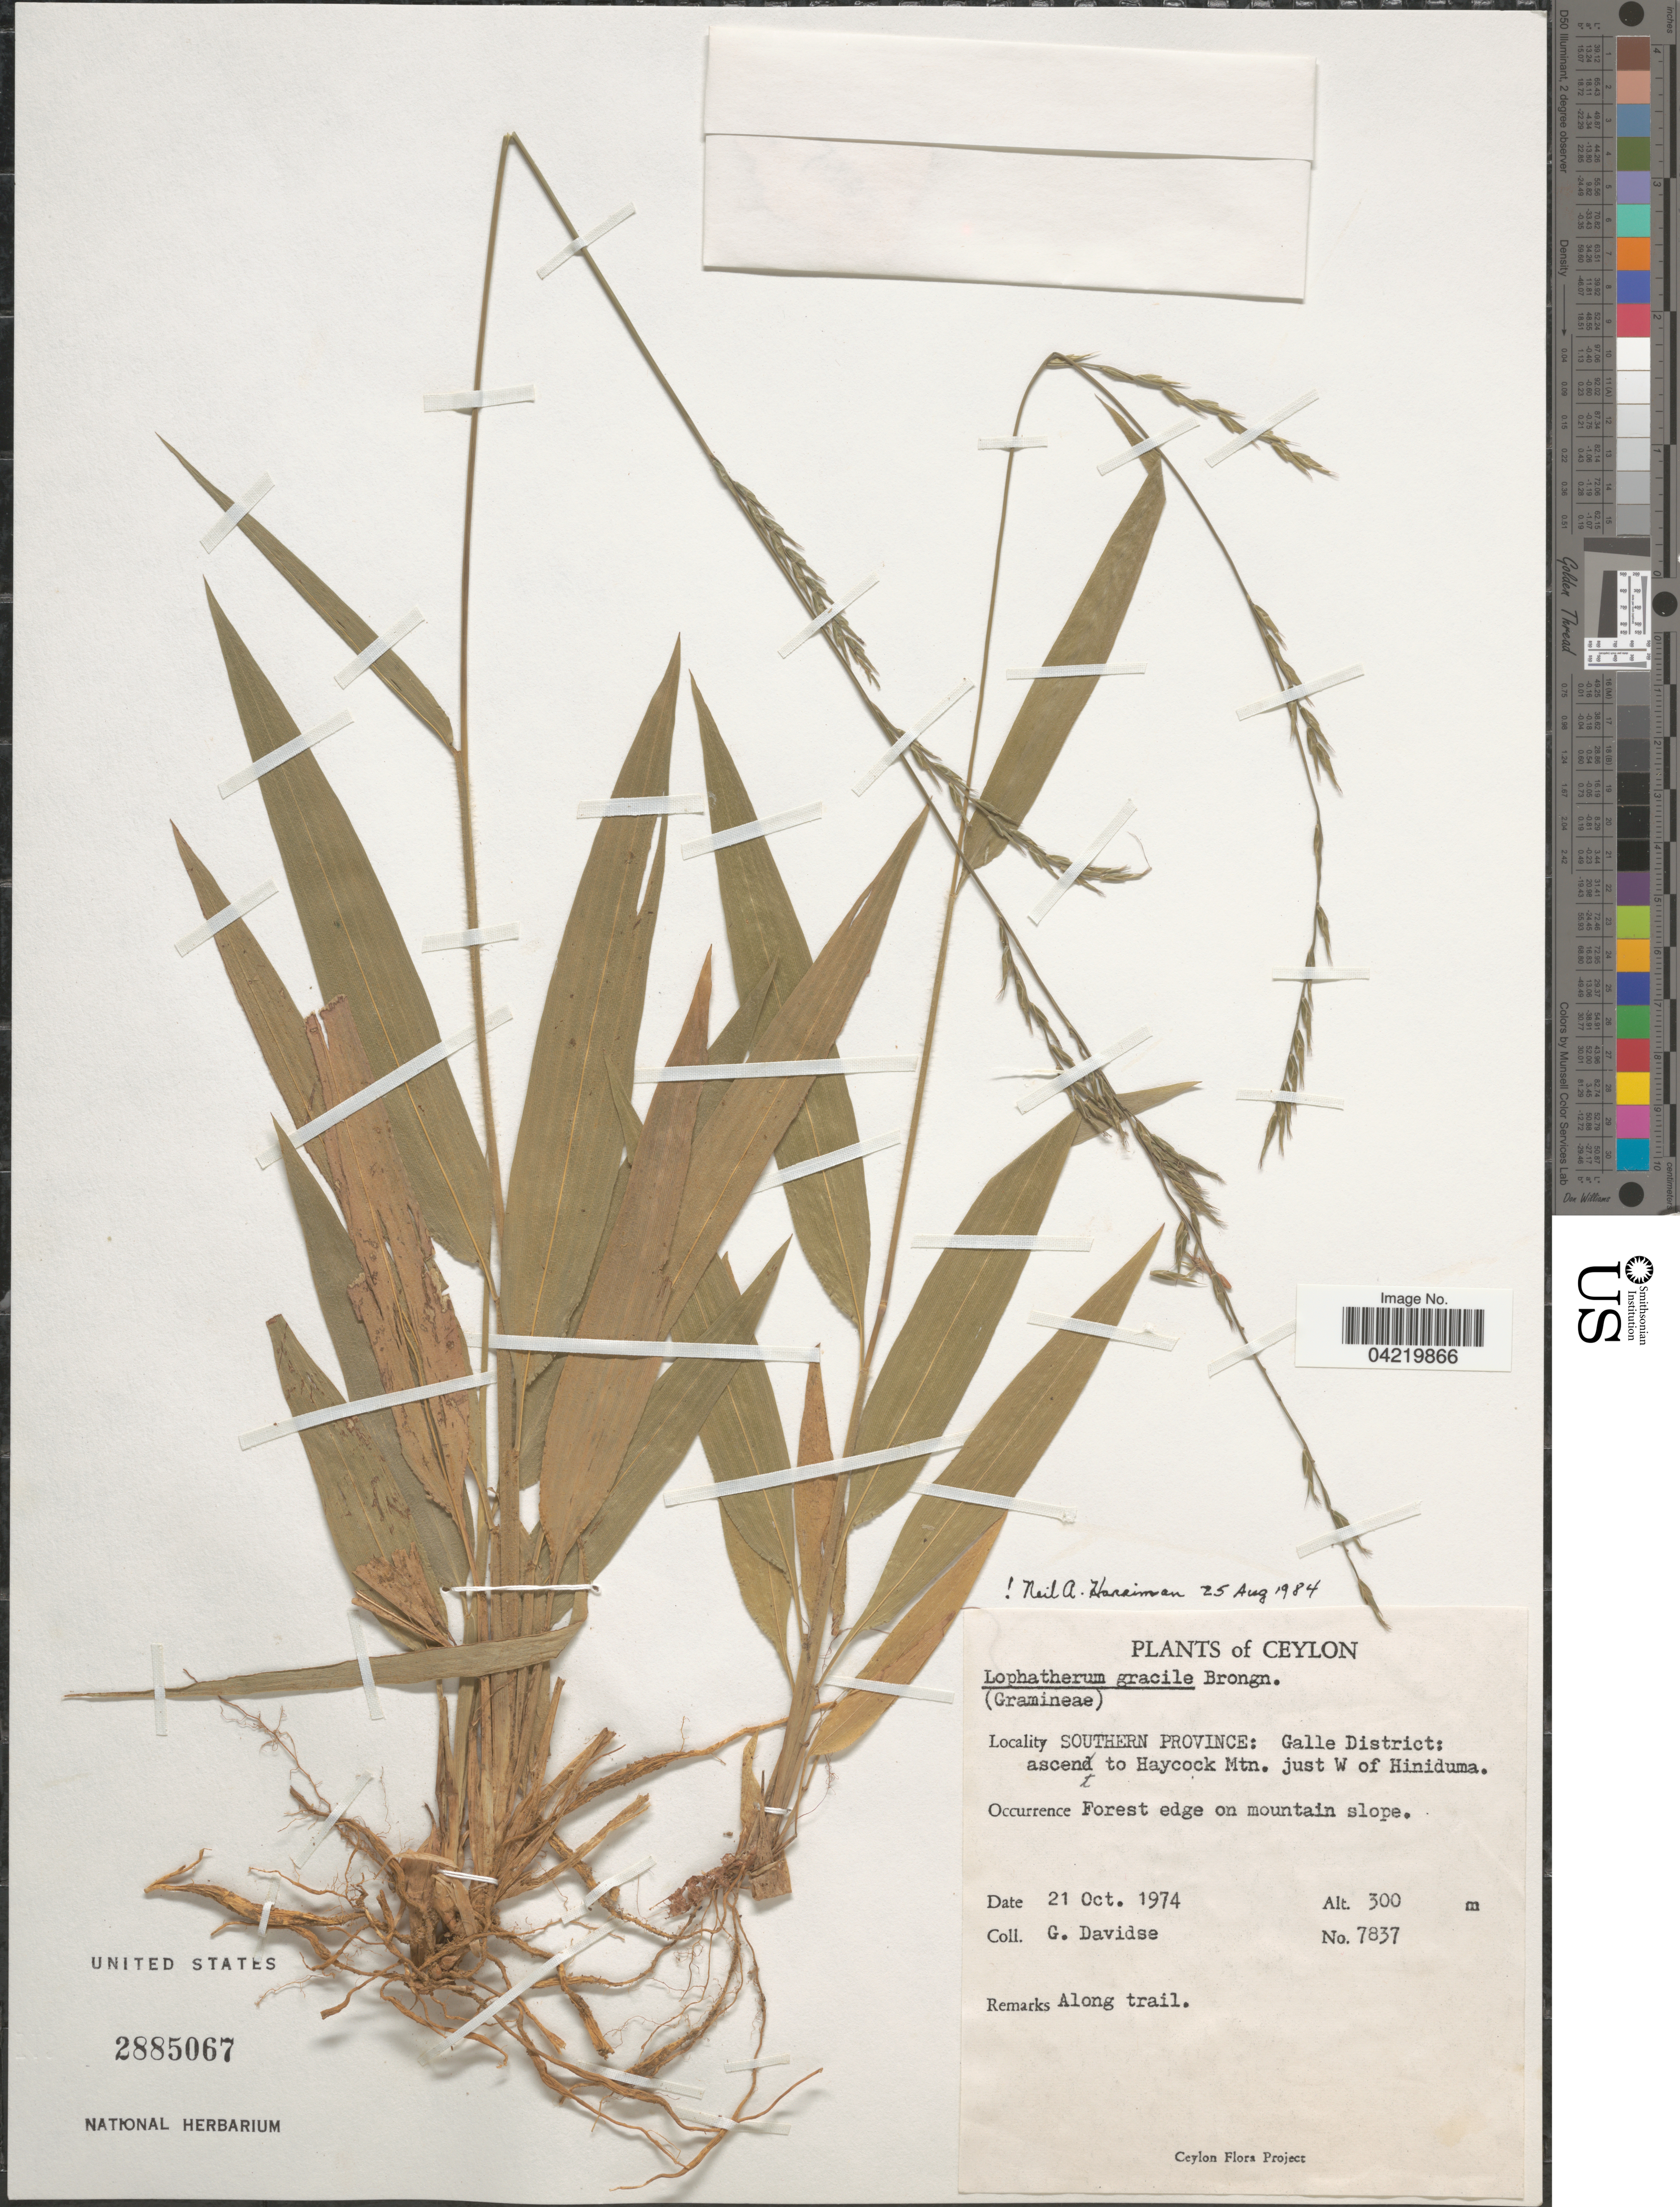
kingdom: Plantae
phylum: Tracheophyta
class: Liliopsida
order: Poales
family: Poaceae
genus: Lophatherum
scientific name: Lophatherum gracile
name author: Brongn.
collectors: G. Davidse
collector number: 7837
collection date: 1974-10-21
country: Sri Lanka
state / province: Southern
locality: Ceylon. Southern Province: Galle District: ascent to Haycock Mtn. just W of Hiniduma.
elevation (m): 300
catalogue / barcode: US 2885067